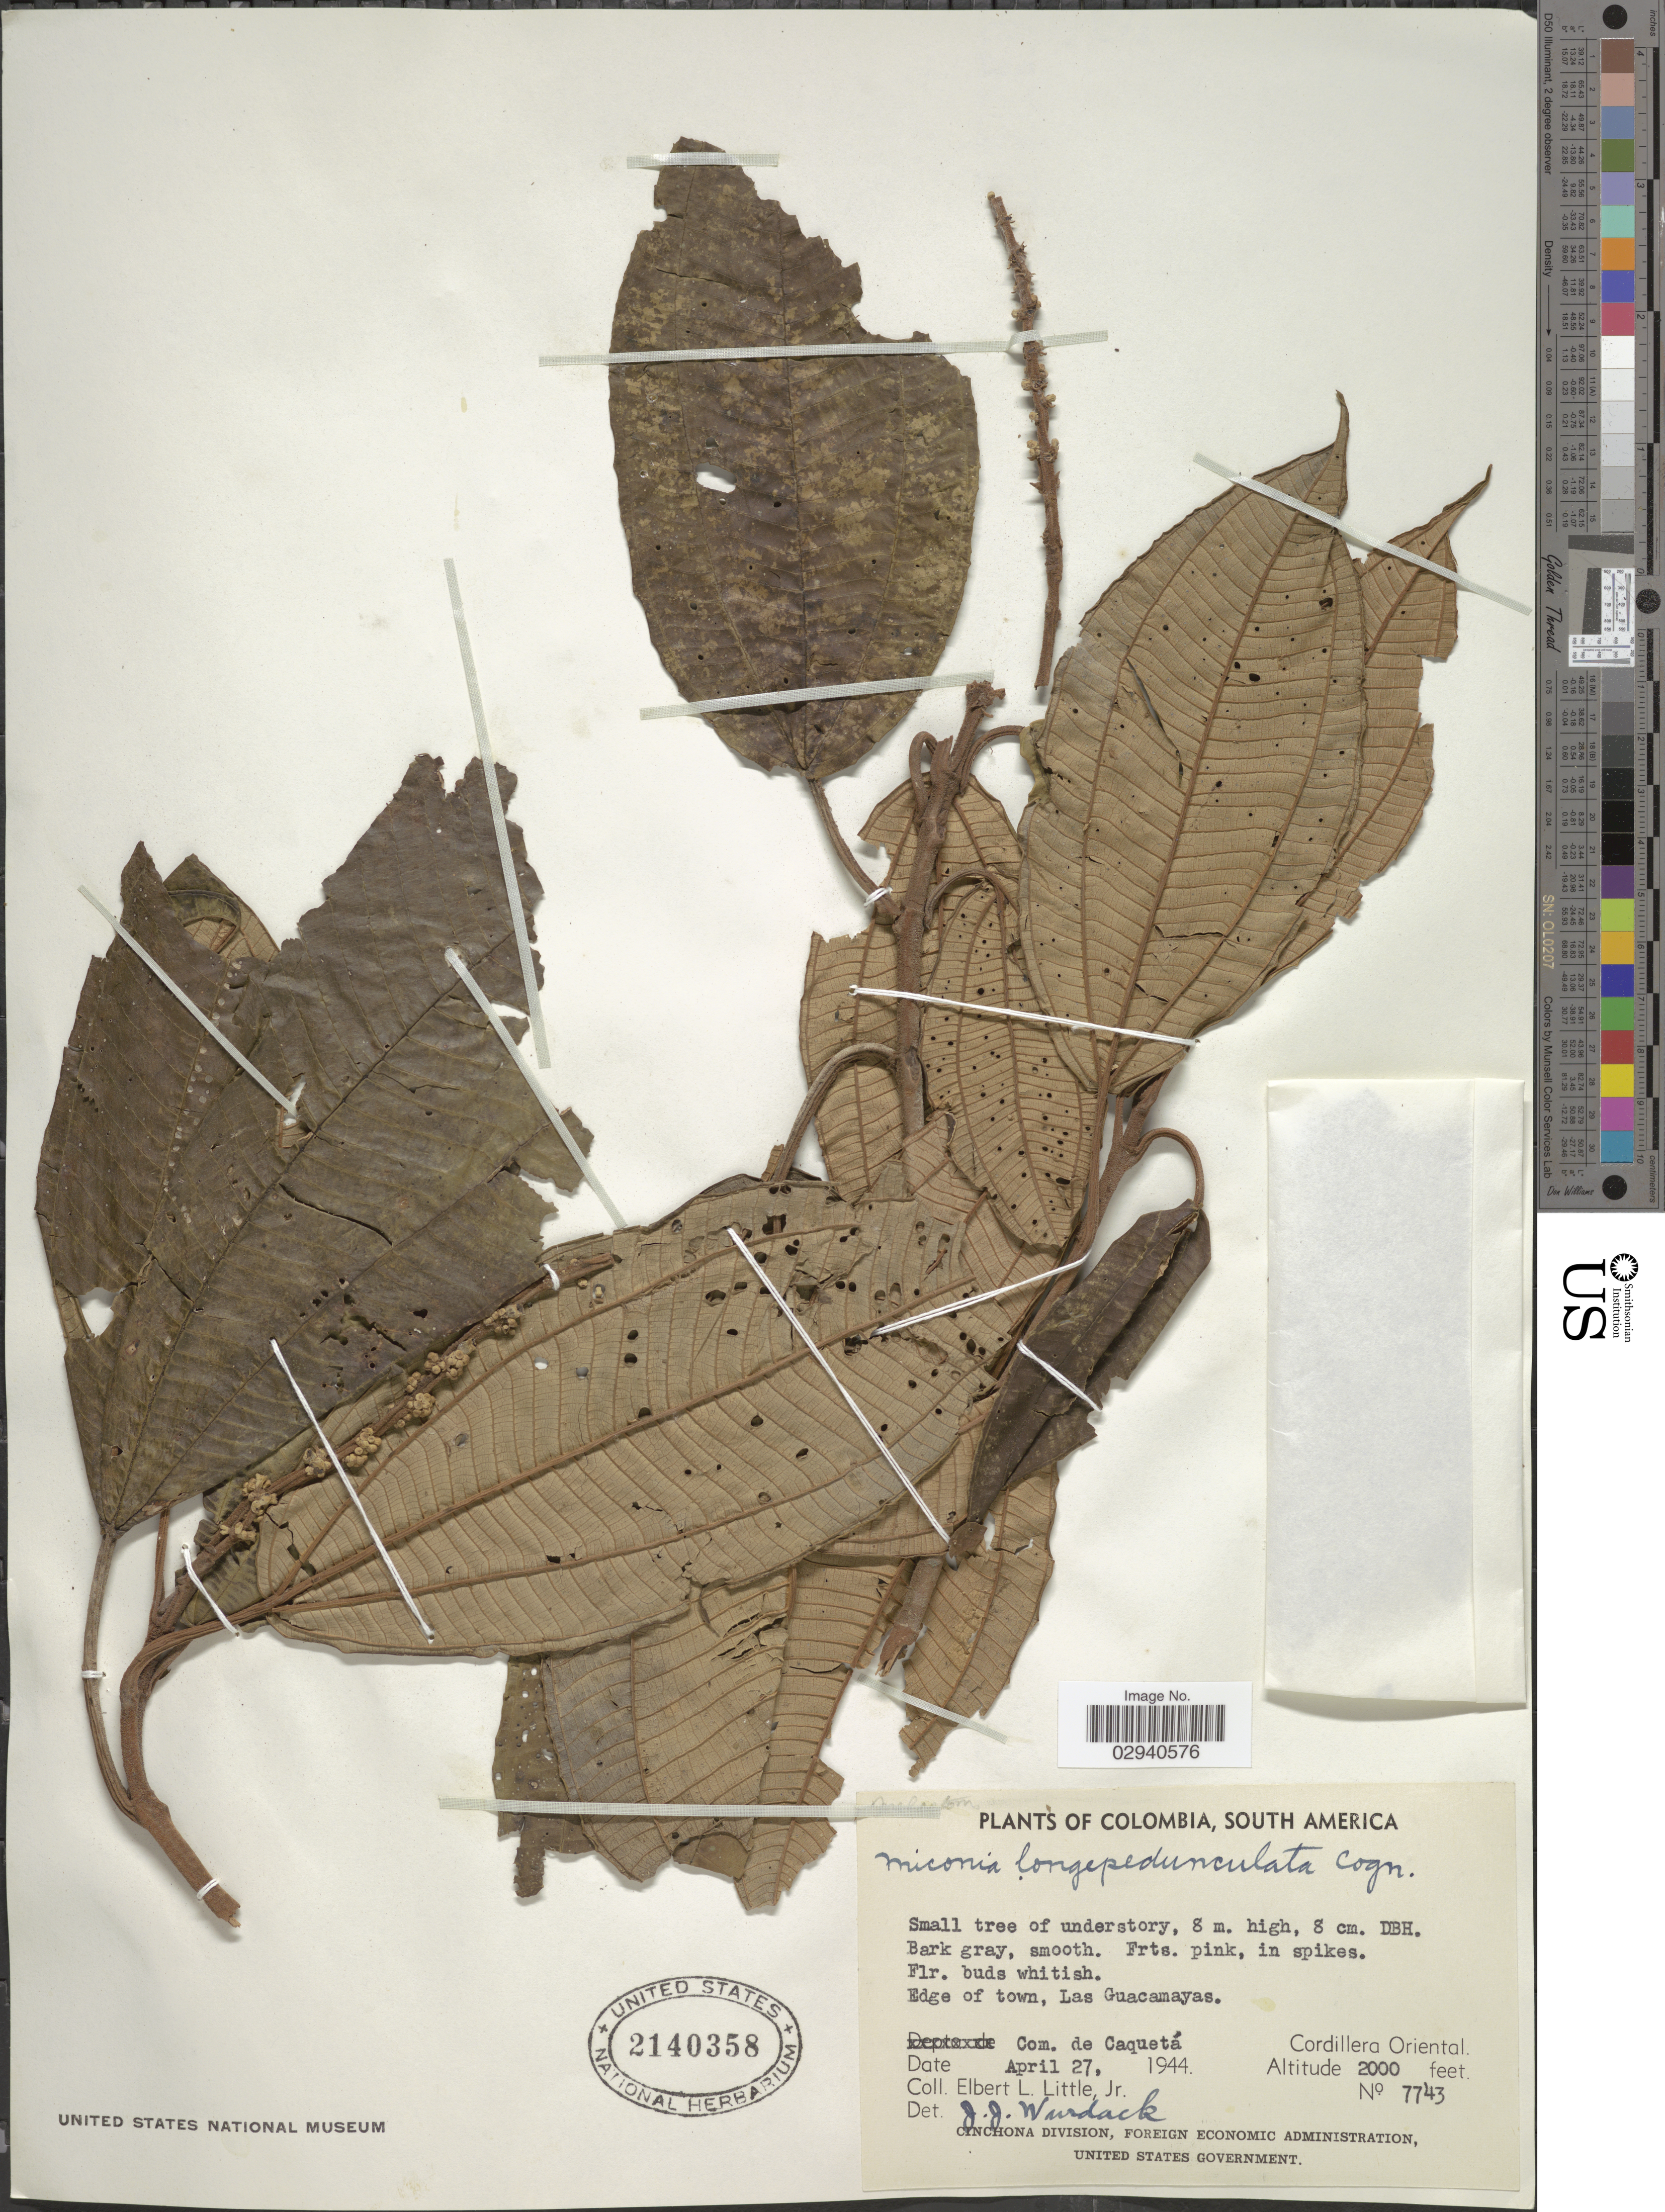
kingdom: Plantae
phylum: Tracheophyta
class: Magnoliopsida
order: Myrtales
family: Melastomataceae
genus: Miconia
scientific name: Miconia longispicata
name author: Triana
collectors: E. L. Little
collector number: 7743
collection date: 1944-04-27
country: Colombia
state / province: Caquetá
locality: Edge of town, Las Guacamayas. Com. de Caquetá. Cordillera Oriental.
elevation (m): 610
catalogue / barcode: US 2140358